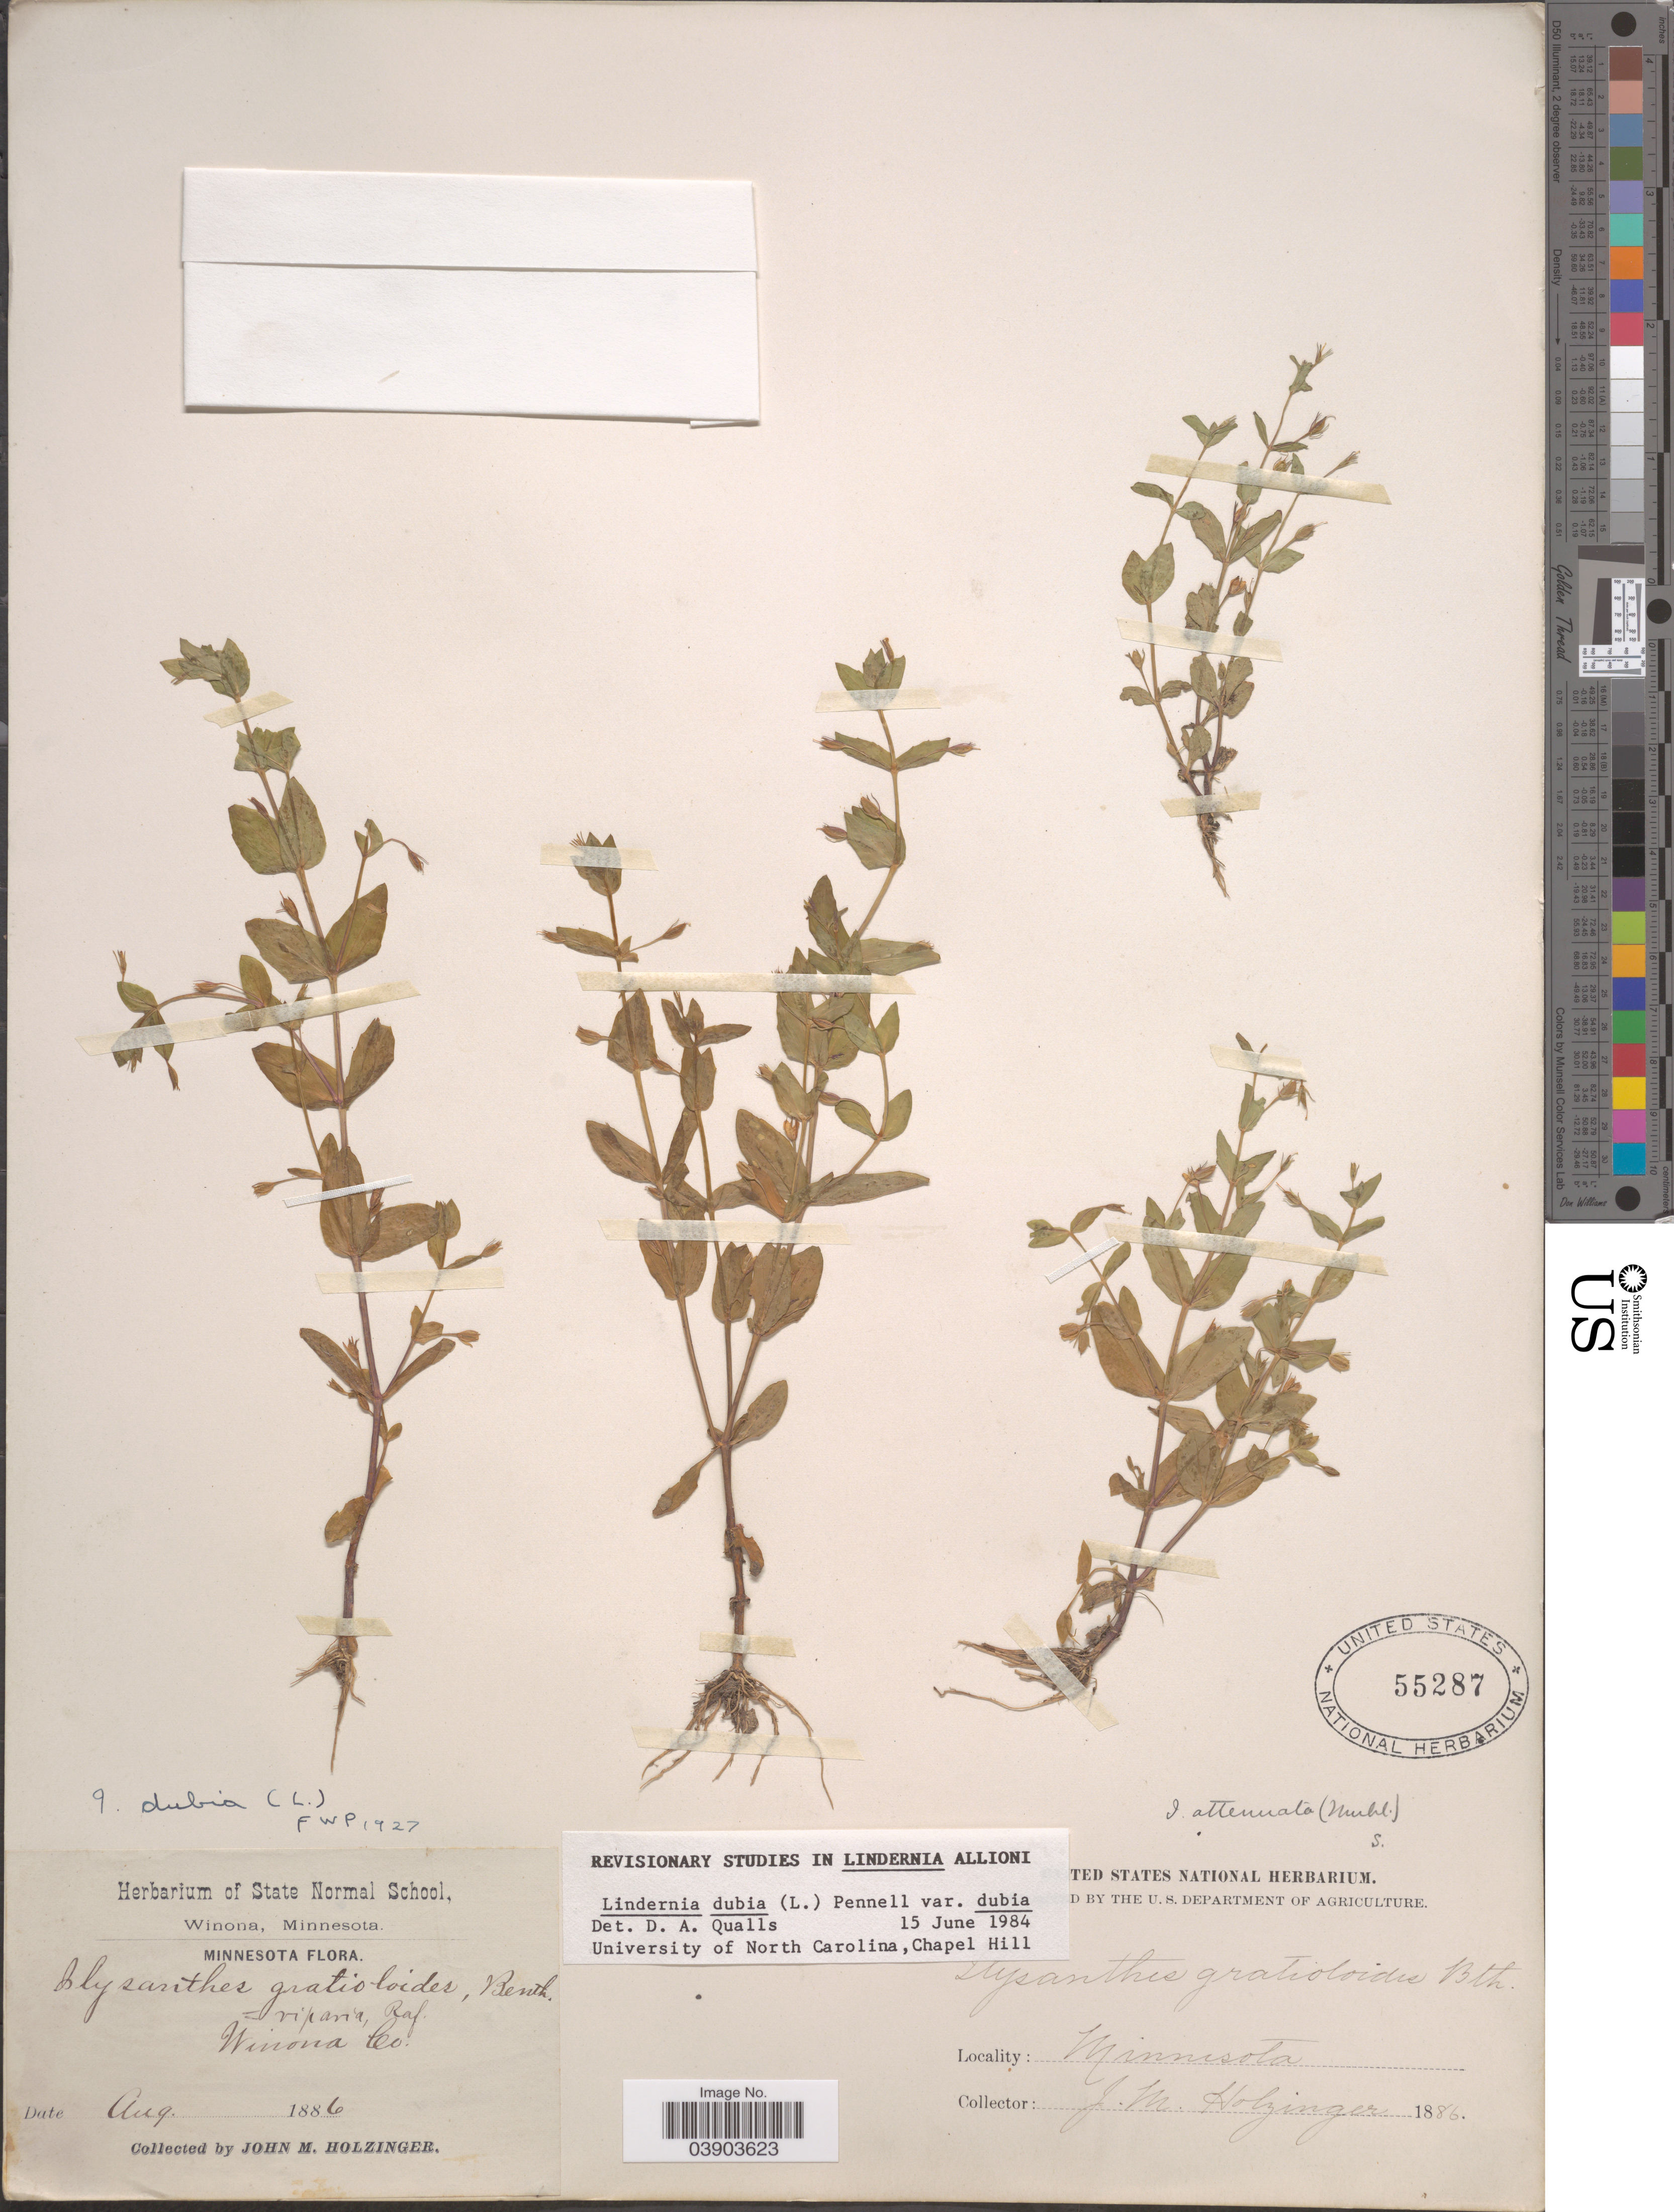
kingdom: Plantae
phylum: Tracheophyta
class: Magnoliopsida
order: Lamiales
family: Linderniaceae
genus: Lindernia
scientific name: Lindernia dubia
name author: (L.) Pennell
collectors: J. M. Holzinger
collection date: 1886-08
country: United States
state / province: Minnesota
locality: Winona Co.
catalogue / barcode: US 55287